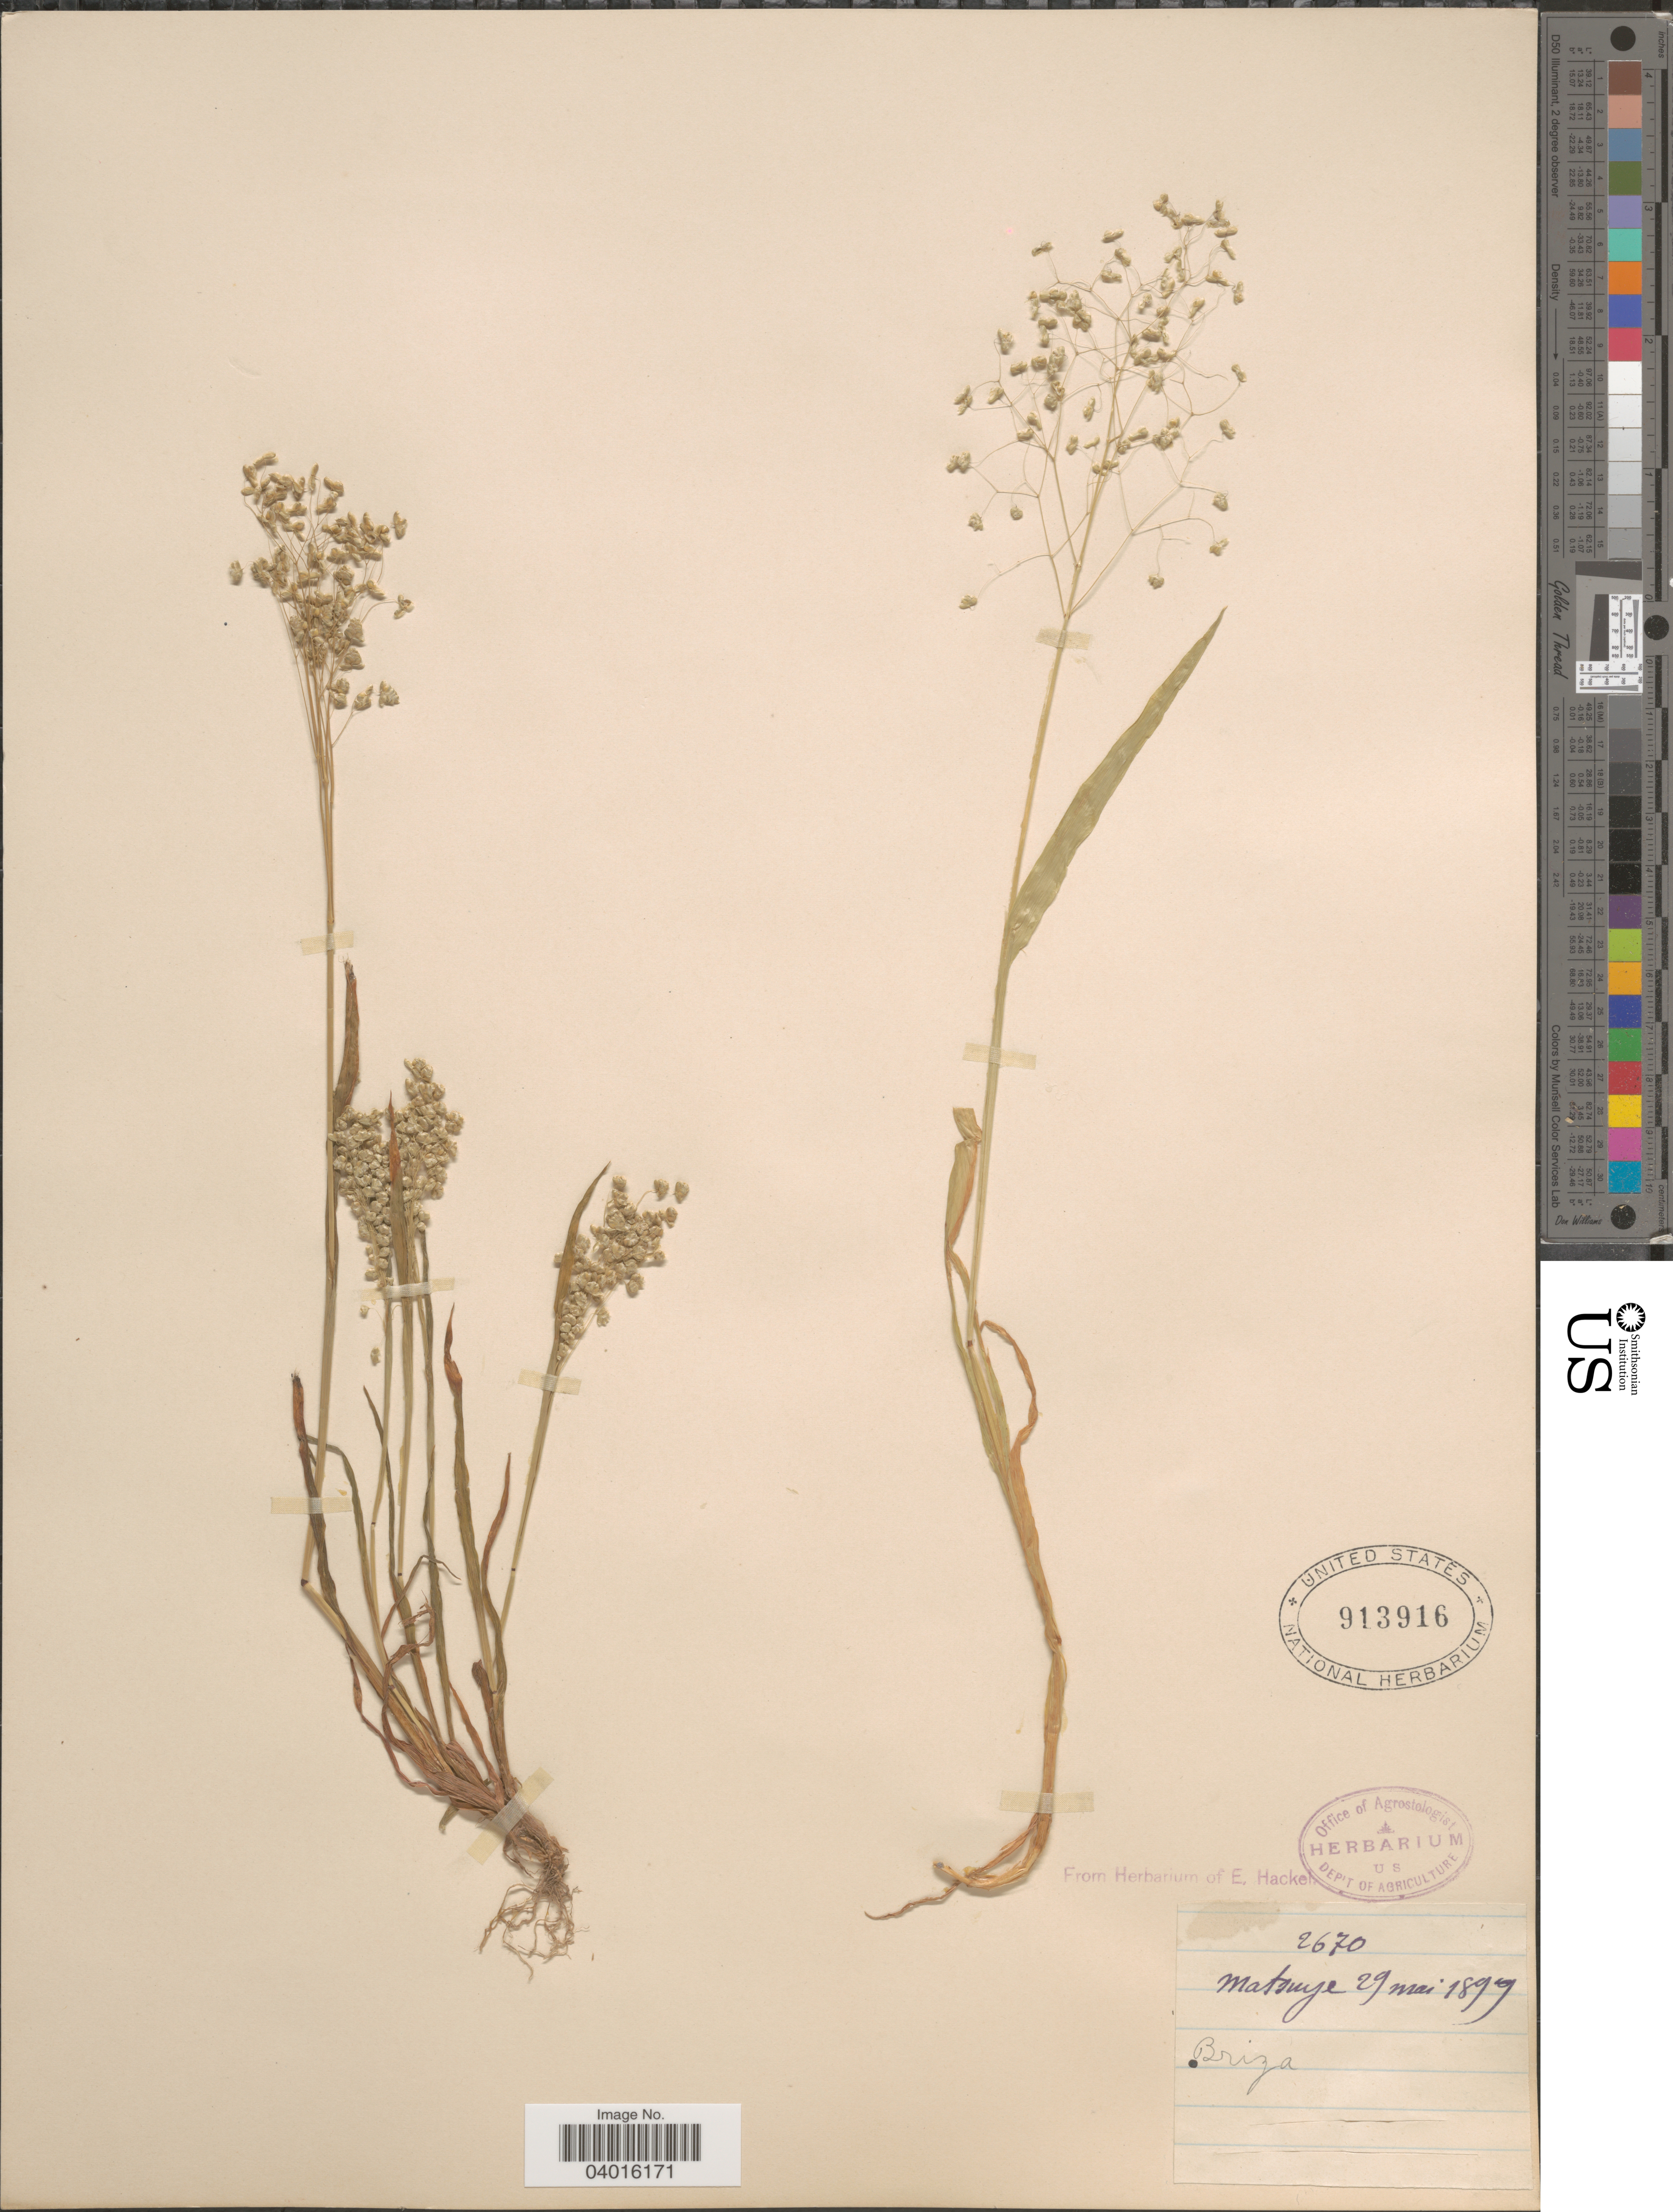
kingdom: Plantae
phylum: Tracheophyta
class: Liliopsida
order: Poales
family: Poaceae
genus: Briza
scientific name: Briza minor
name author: L.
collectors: ex herb. E. Hackel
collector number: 2670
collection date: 1899-05-29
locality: Matsurje [interpreted].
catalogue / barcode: US 913916